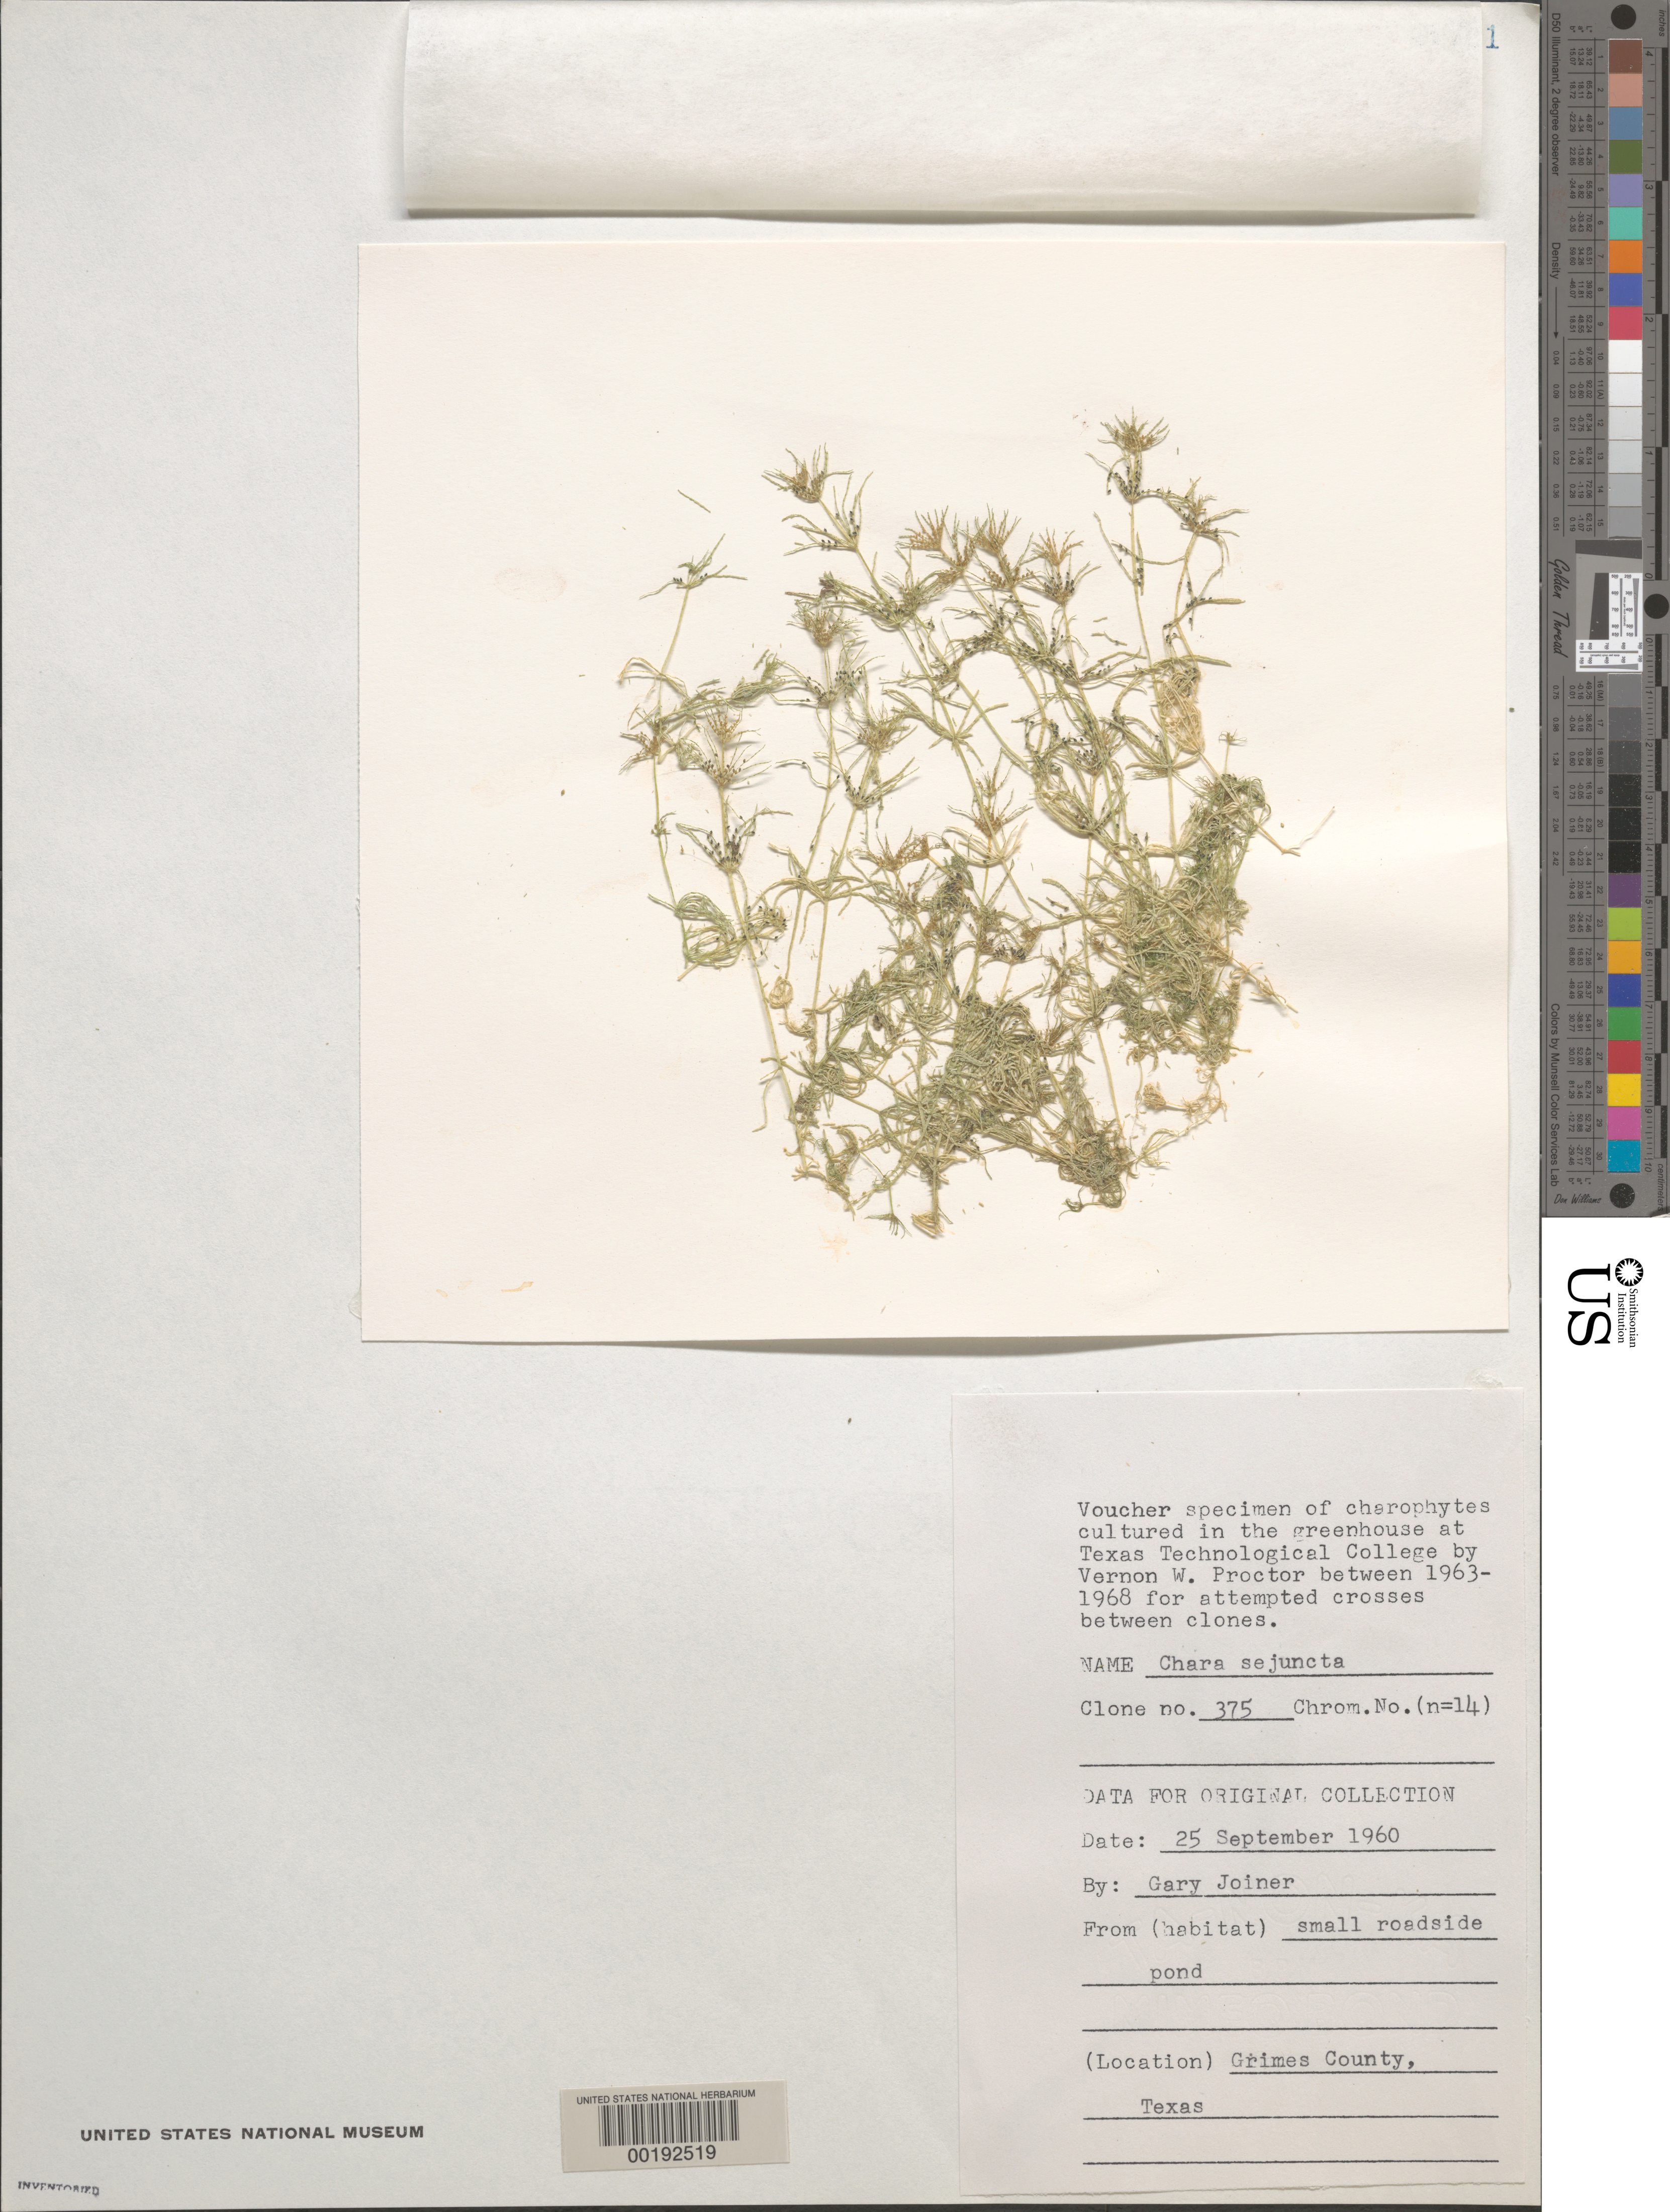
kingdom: Plantae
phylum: Charophyta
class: Charophyceae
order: Charales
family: Characeae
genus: Chara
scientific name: Chara drouetii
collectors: G. Joiner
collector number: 375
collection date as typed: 25 Sep 1960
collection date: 1960-09-25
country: United States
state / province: Texas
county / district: Grimes County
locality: Small roadside pond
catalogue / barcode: US 44791